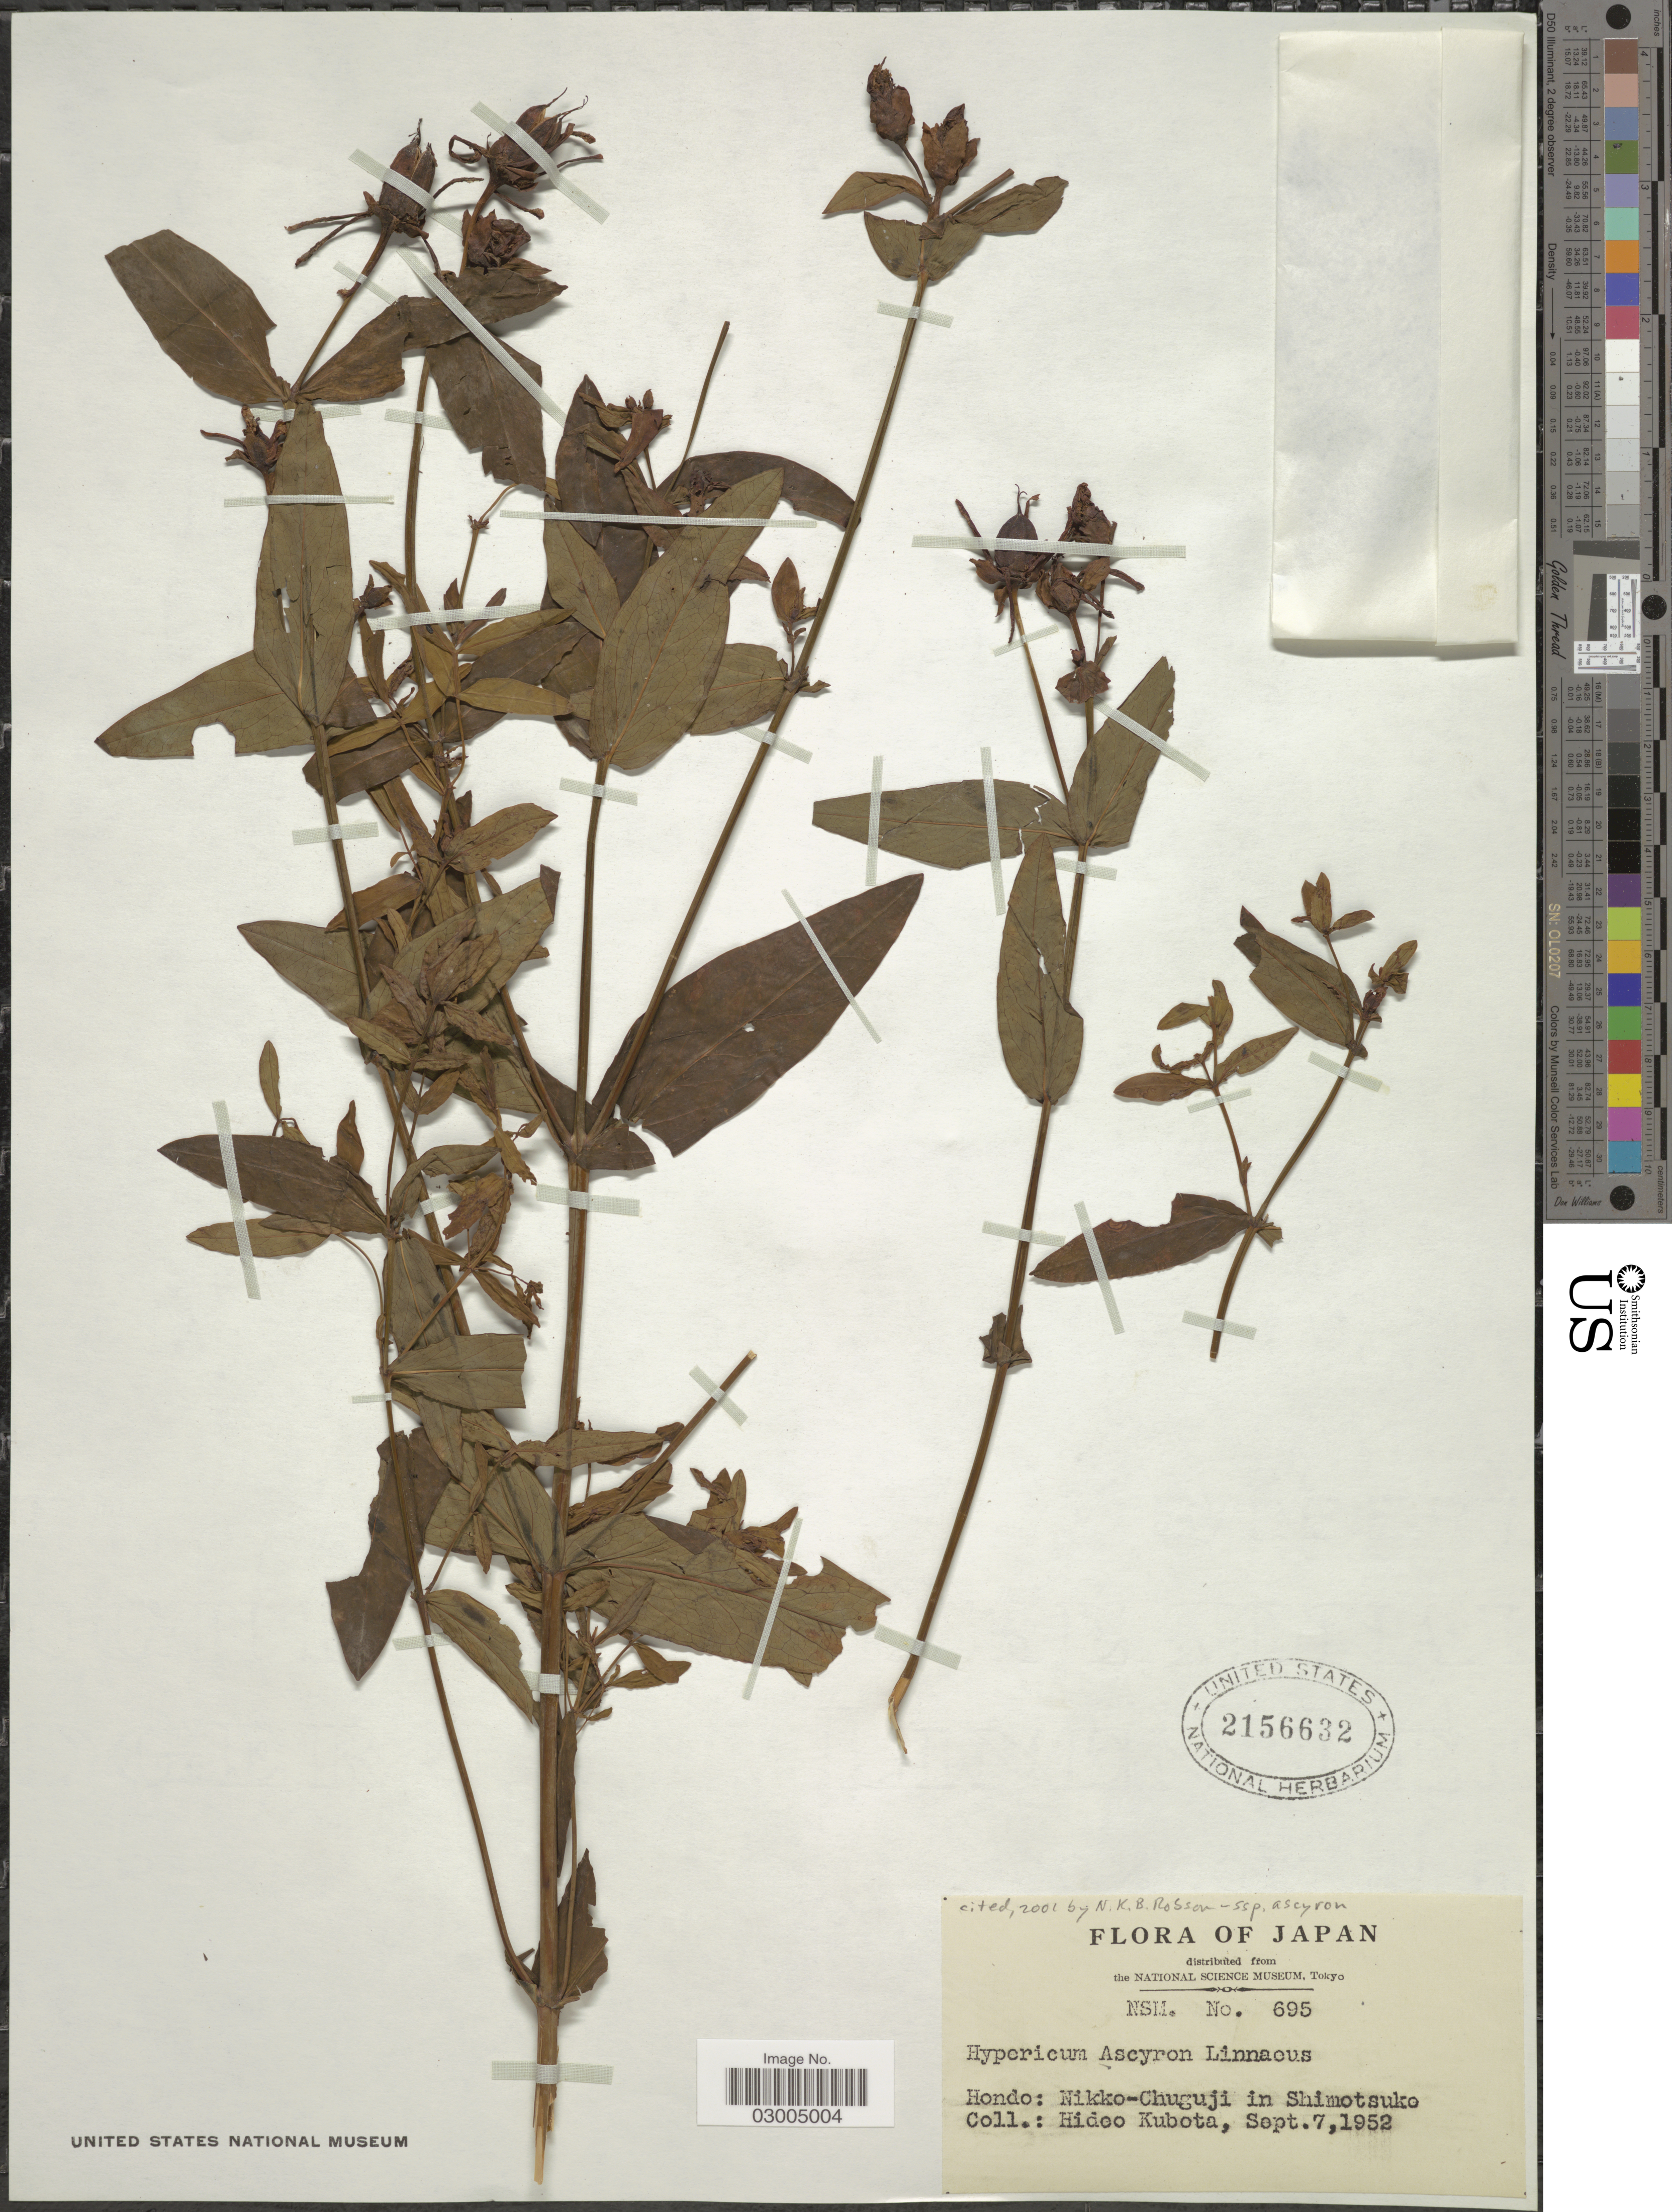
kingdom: Plantae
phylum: Tracheophyta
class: Magnoliopsida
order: Malpighiales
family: Hypericaceae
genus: Hypericum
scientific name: Hypericum ascyron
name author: L.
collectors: H. Kubota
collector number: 695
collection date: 1952-09-07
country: Japan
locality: Hondo: Nikko-Chuguji in Shimotsuko.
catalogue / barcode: US 2156632